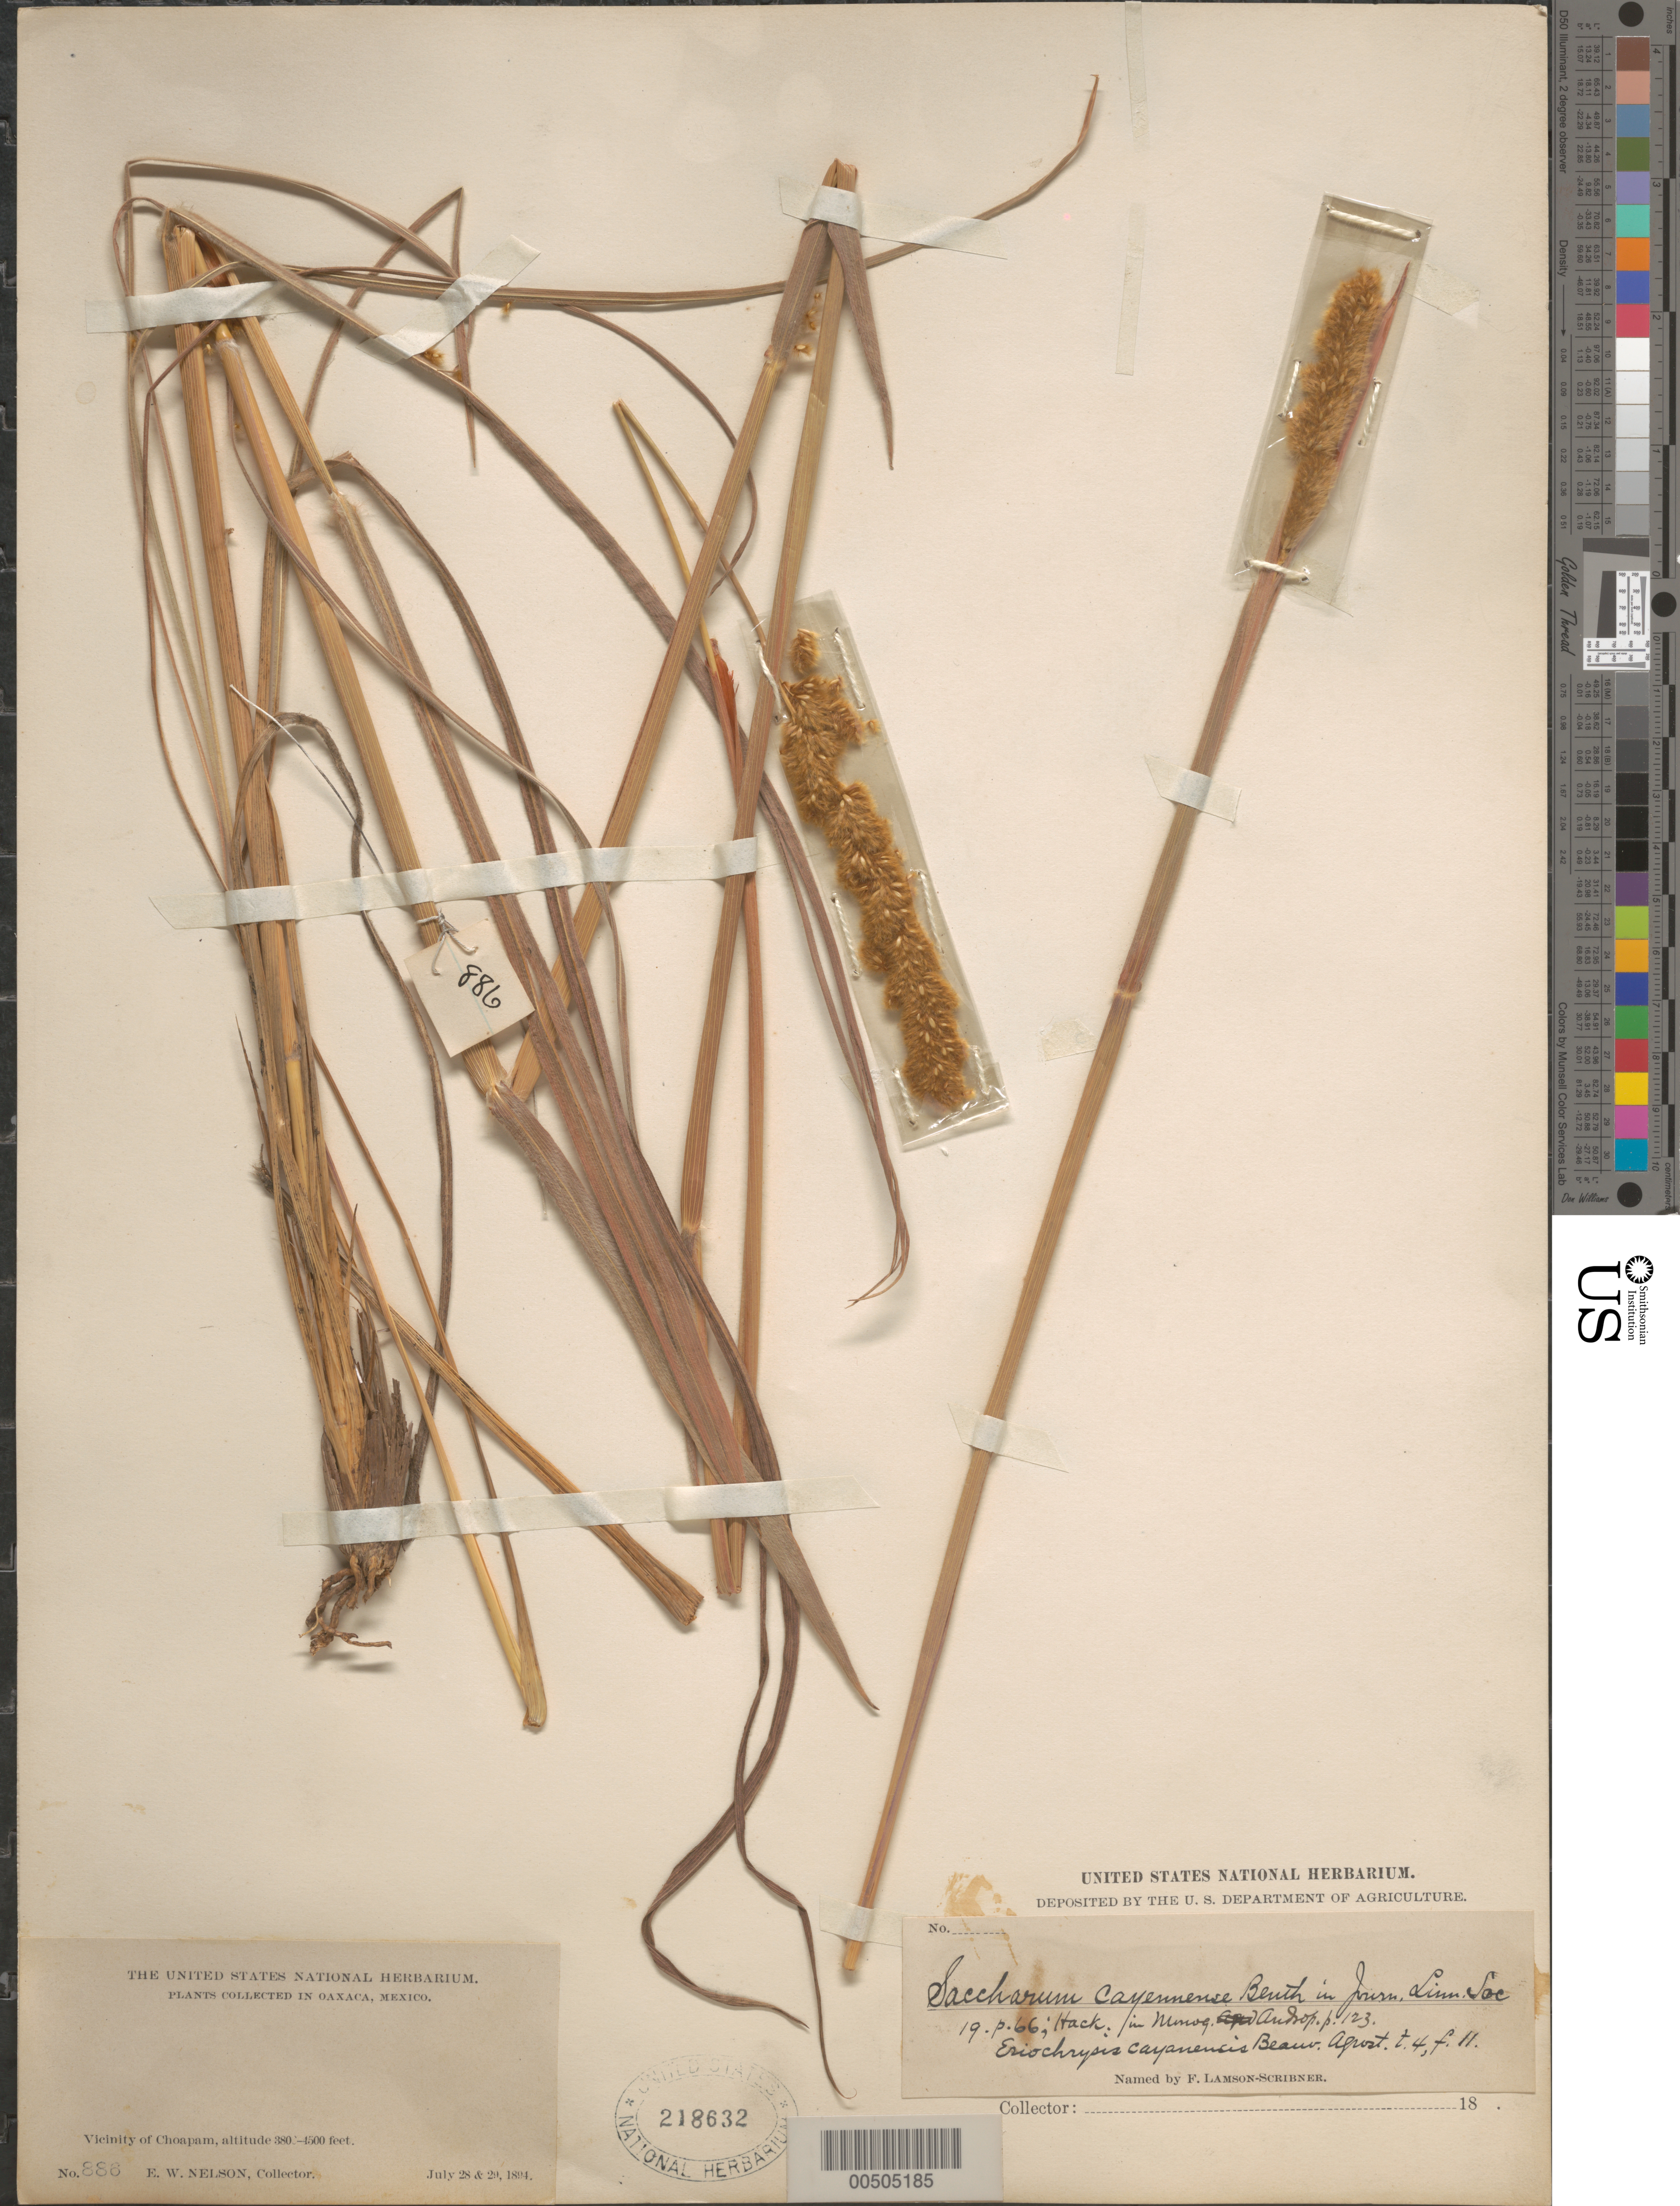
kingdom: Plantae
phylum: Tracheophyta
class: Liliopsida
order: Poales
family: Poaceae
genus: Eriochrysis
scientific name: Eriochrysis cayennensis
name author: P. Beauv.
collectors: E. W. Nelson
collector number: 886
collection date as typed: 28 Jul 1894 to 29 Jul 1894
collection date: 1894-07-28/1894-07-29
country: Mexico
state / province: Oaxaca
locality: Vicinity of Choapam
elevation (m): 1158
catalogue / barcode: US 218632